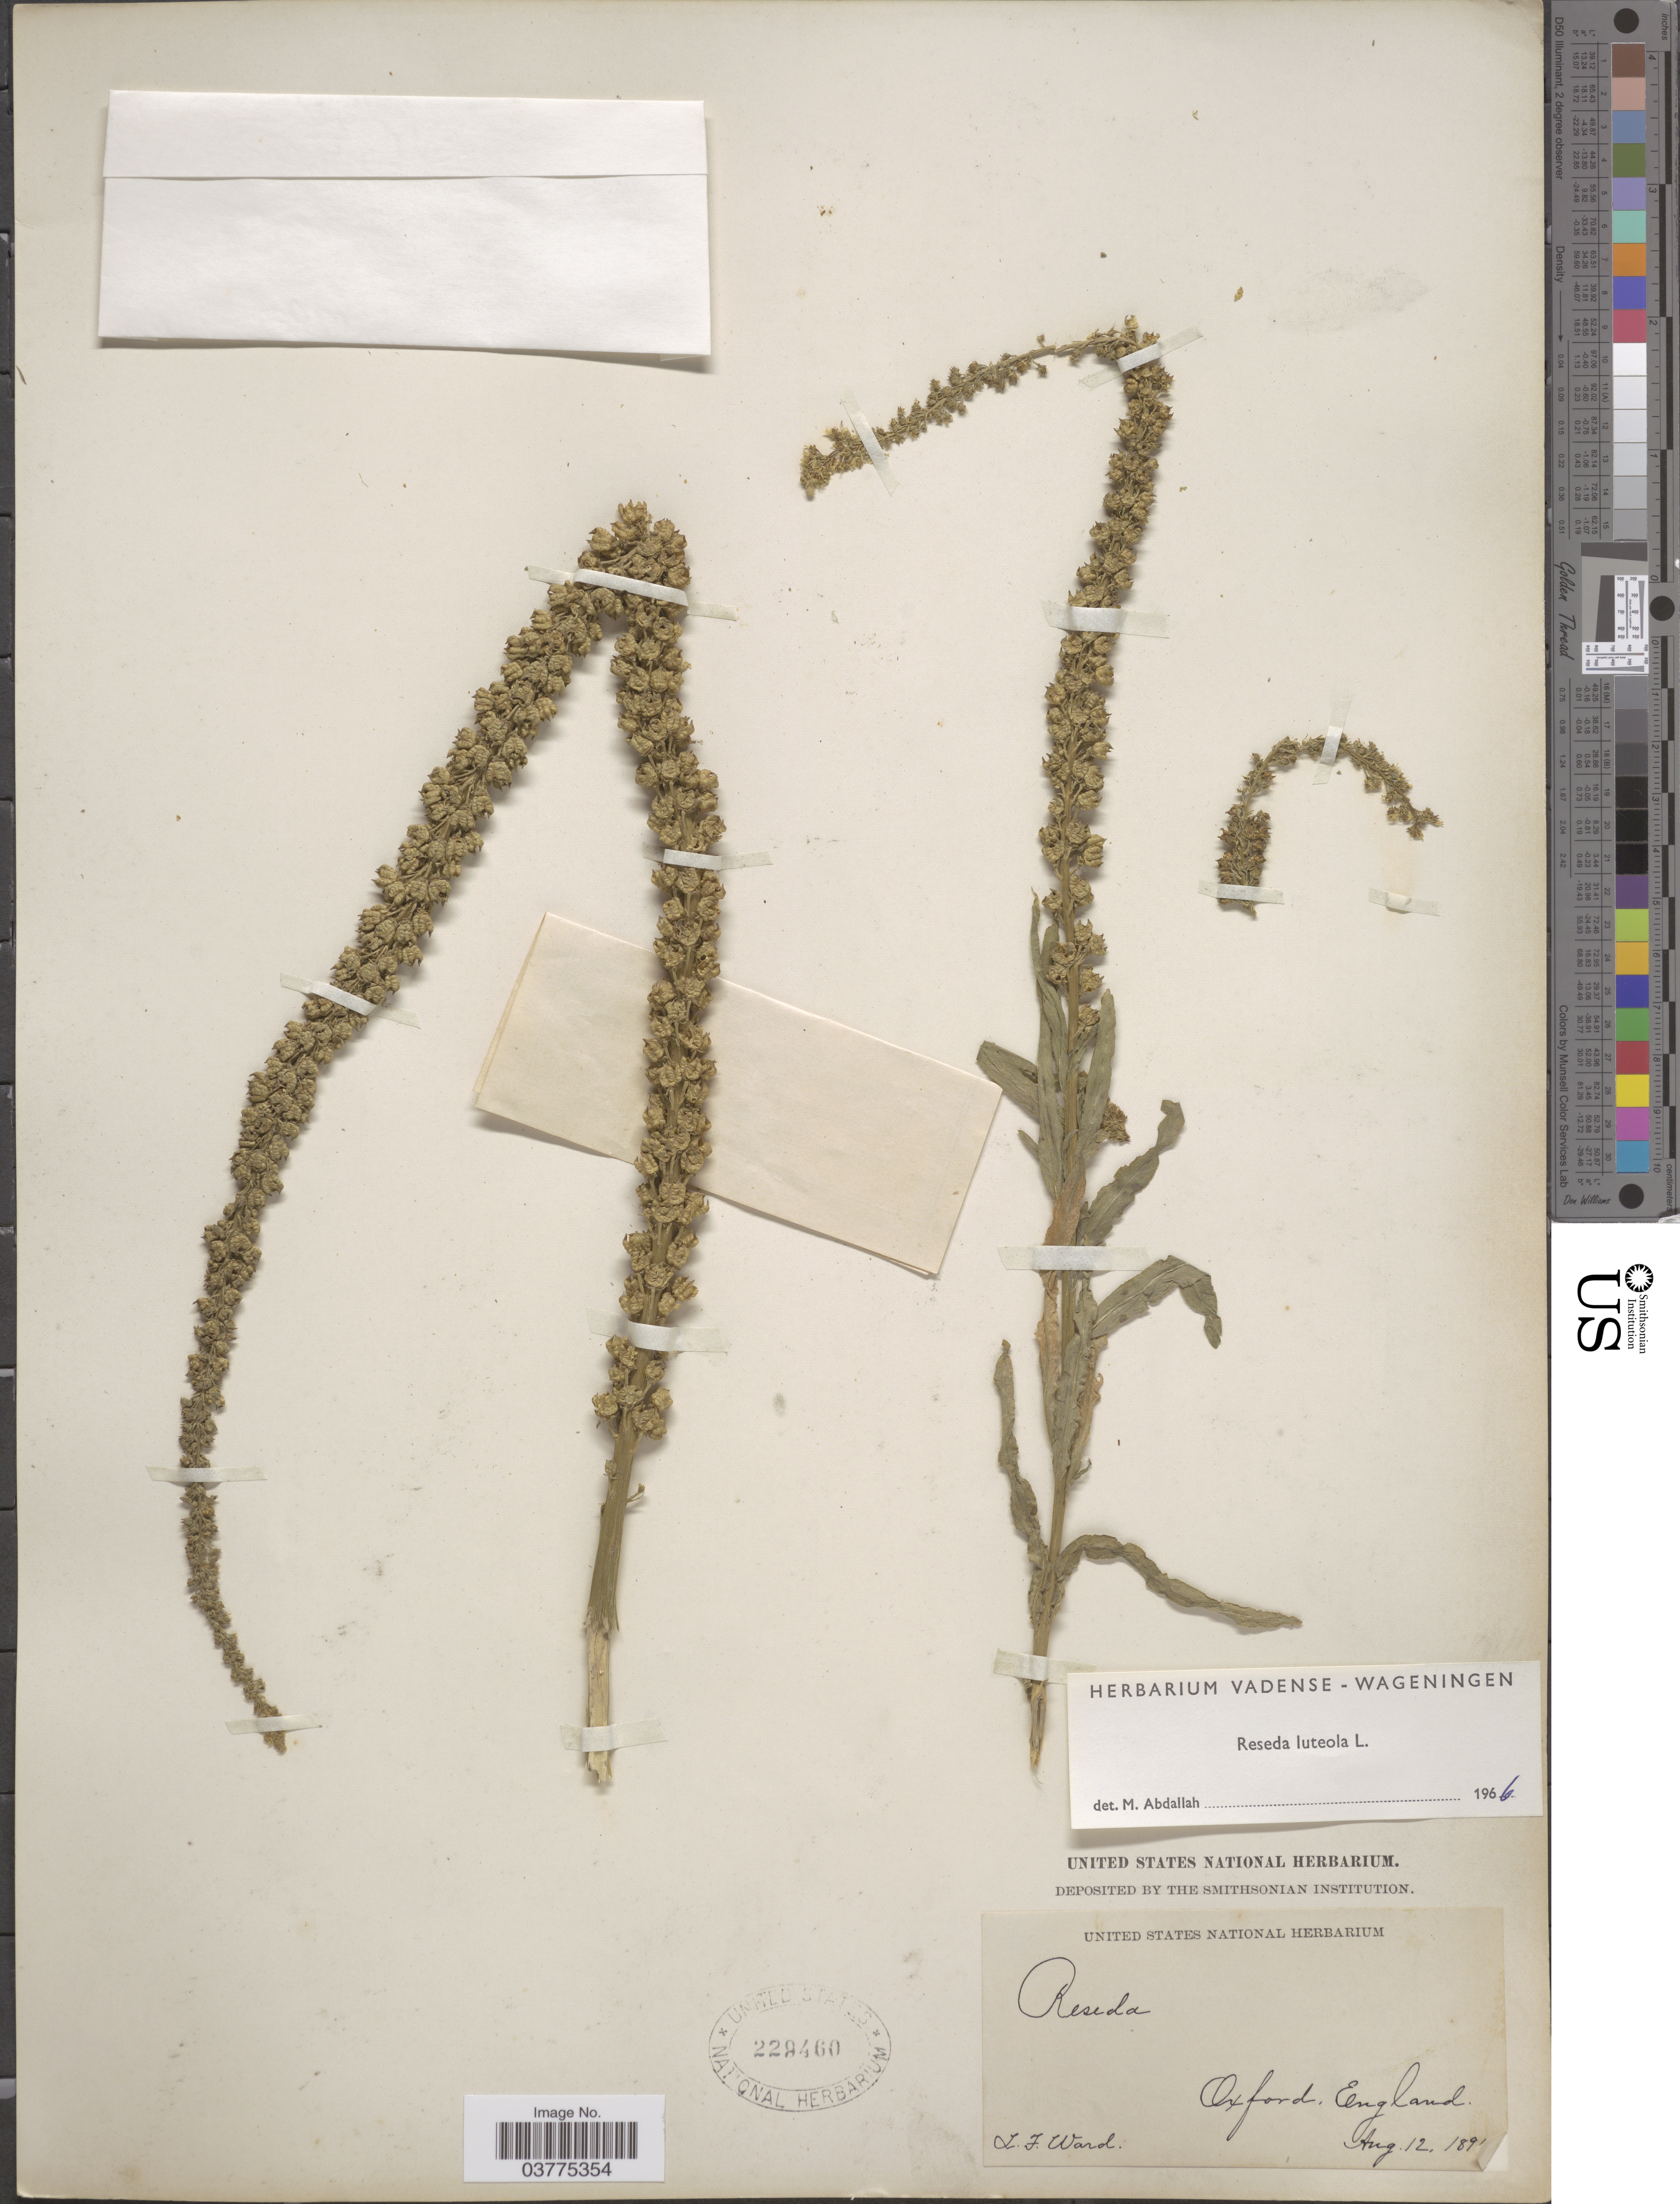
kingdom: Plantae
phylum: Tracheophyta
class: Magnoliopsida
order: Brassicales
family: Resedaceae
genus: Reseda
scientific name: Reseda luteola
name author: L.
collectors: L. Ward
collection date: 1891-08-12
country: United Kingdom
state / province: England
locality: Oxford, England.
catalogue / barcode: US 229460